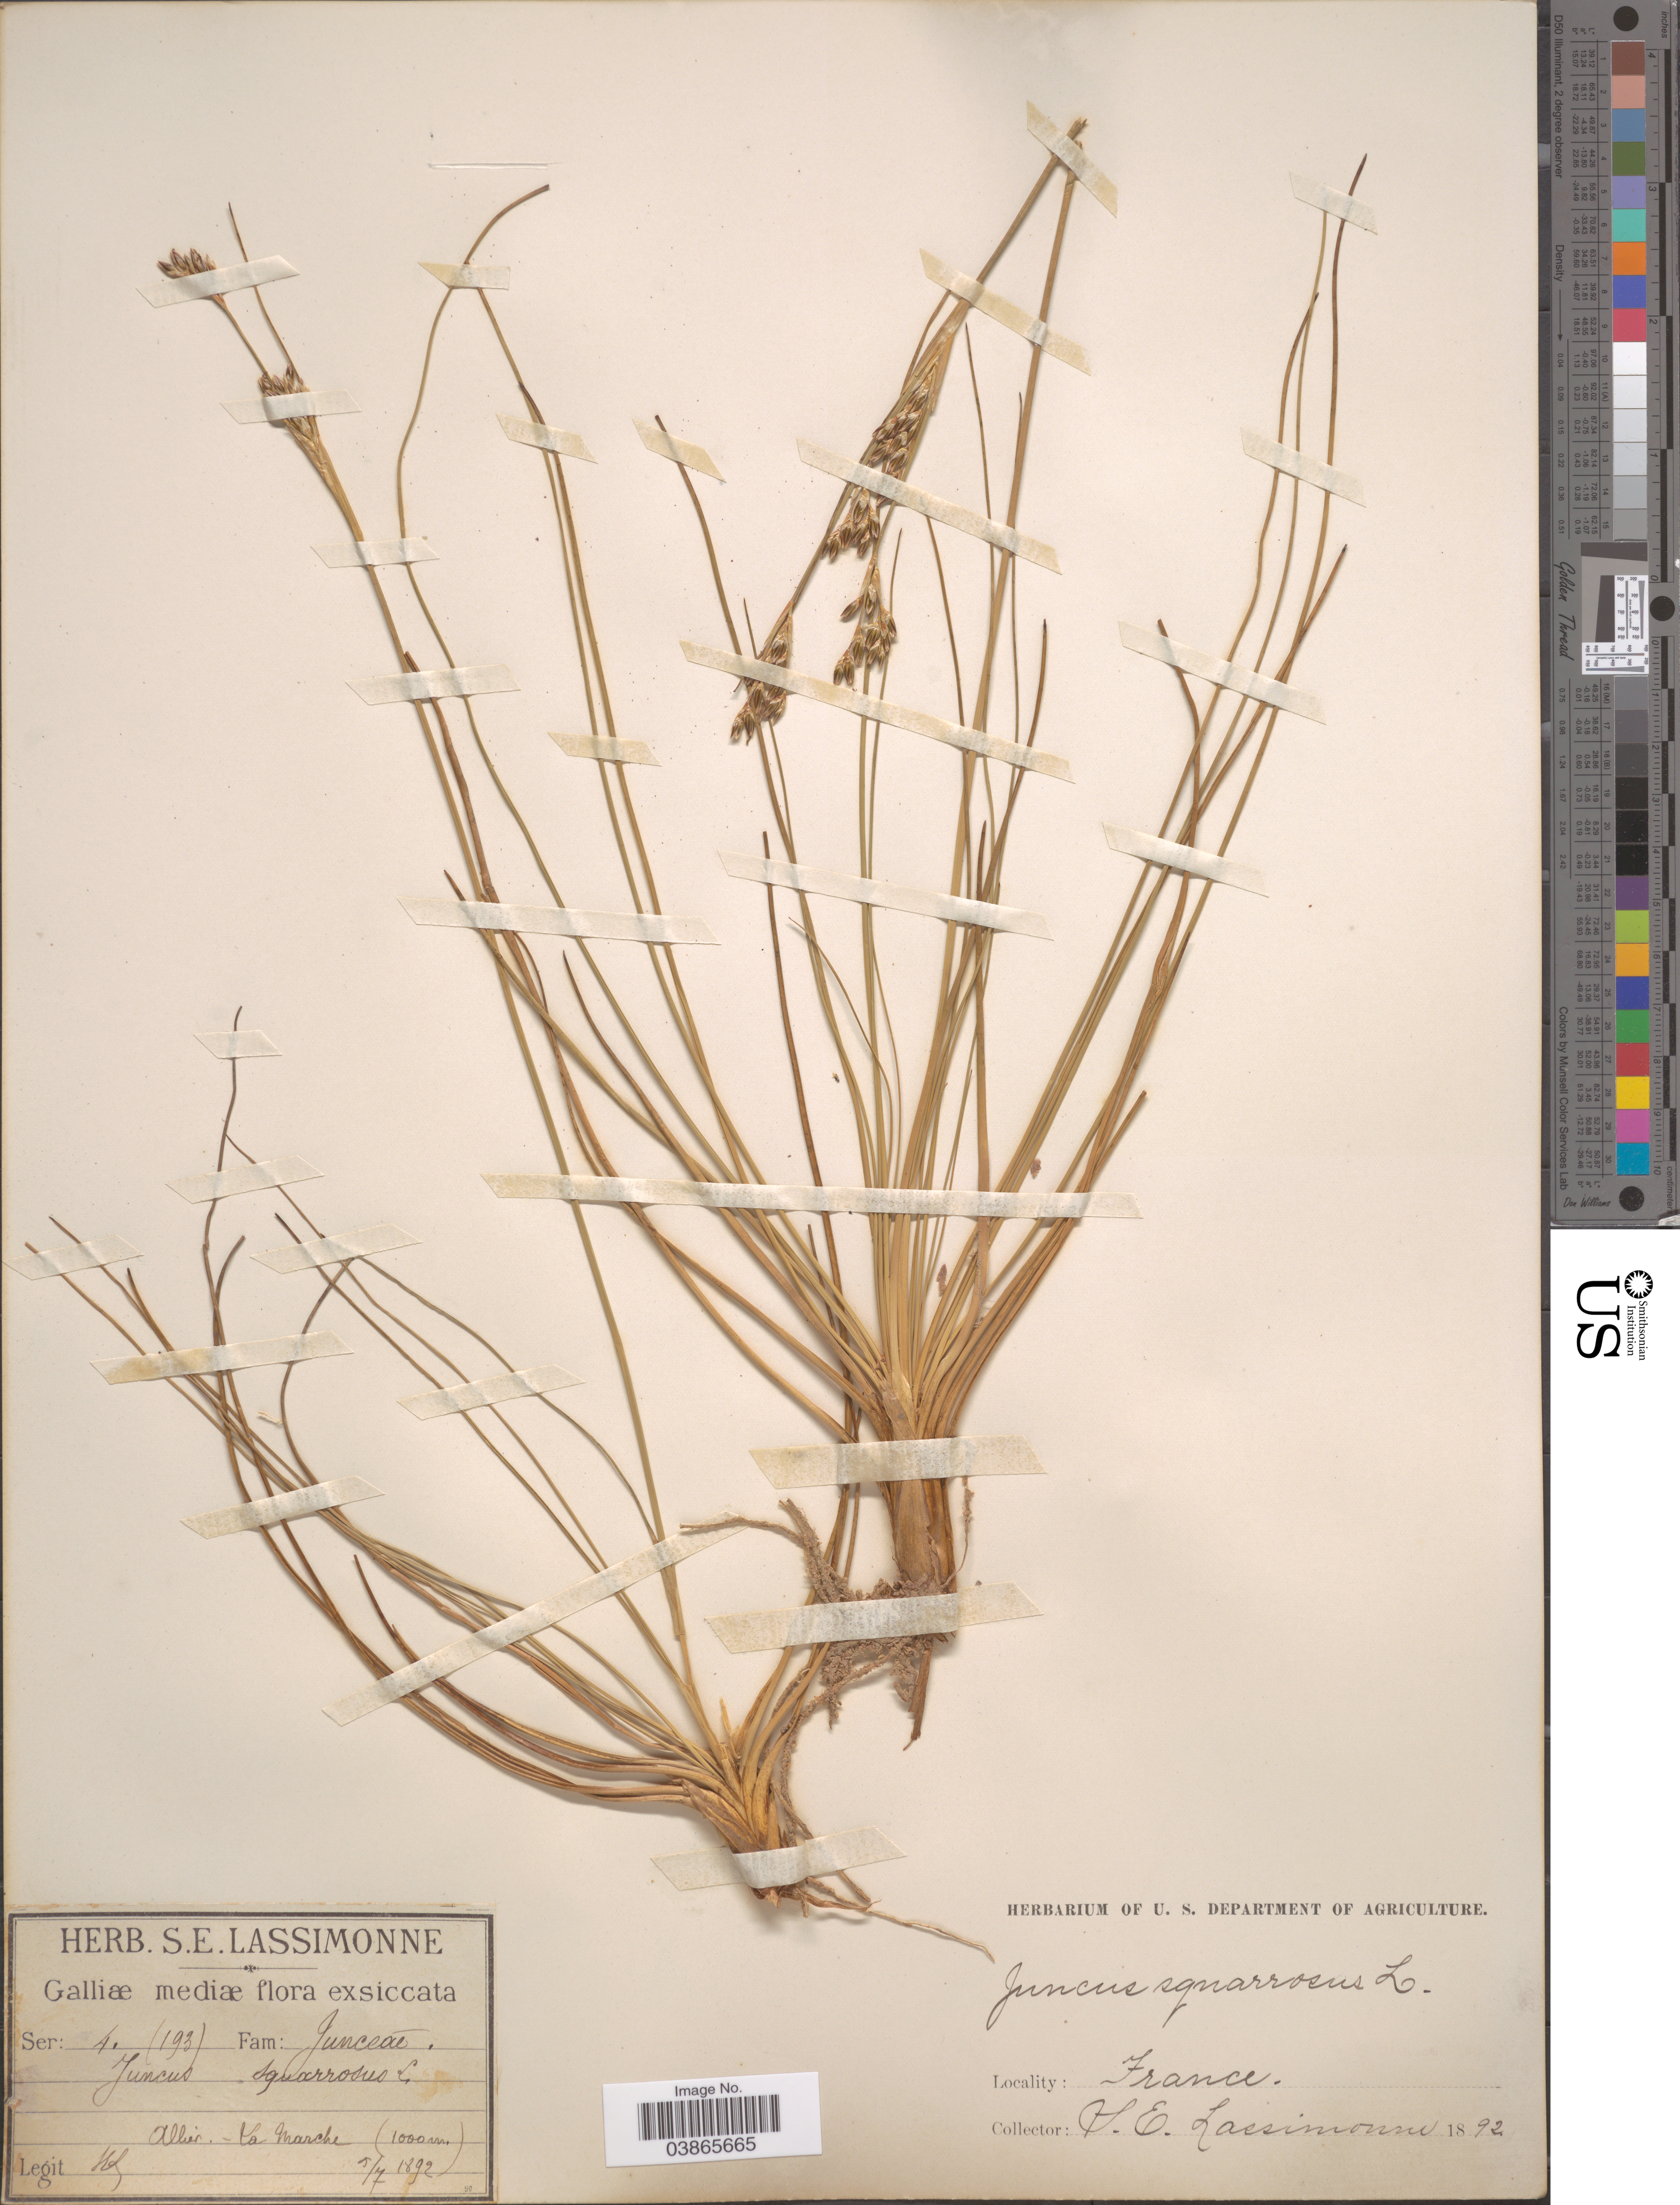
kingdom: Plantae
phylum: Tracheophyta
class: Liliopsida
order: Poales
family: Juncaceae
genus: Juncus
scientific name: Juncus squarrosus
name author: L.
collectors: S. Lassimonne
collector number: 193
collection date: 1892-07-05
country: France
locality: Galliæ mediæ. Allier. - La Marche.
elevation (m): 1000